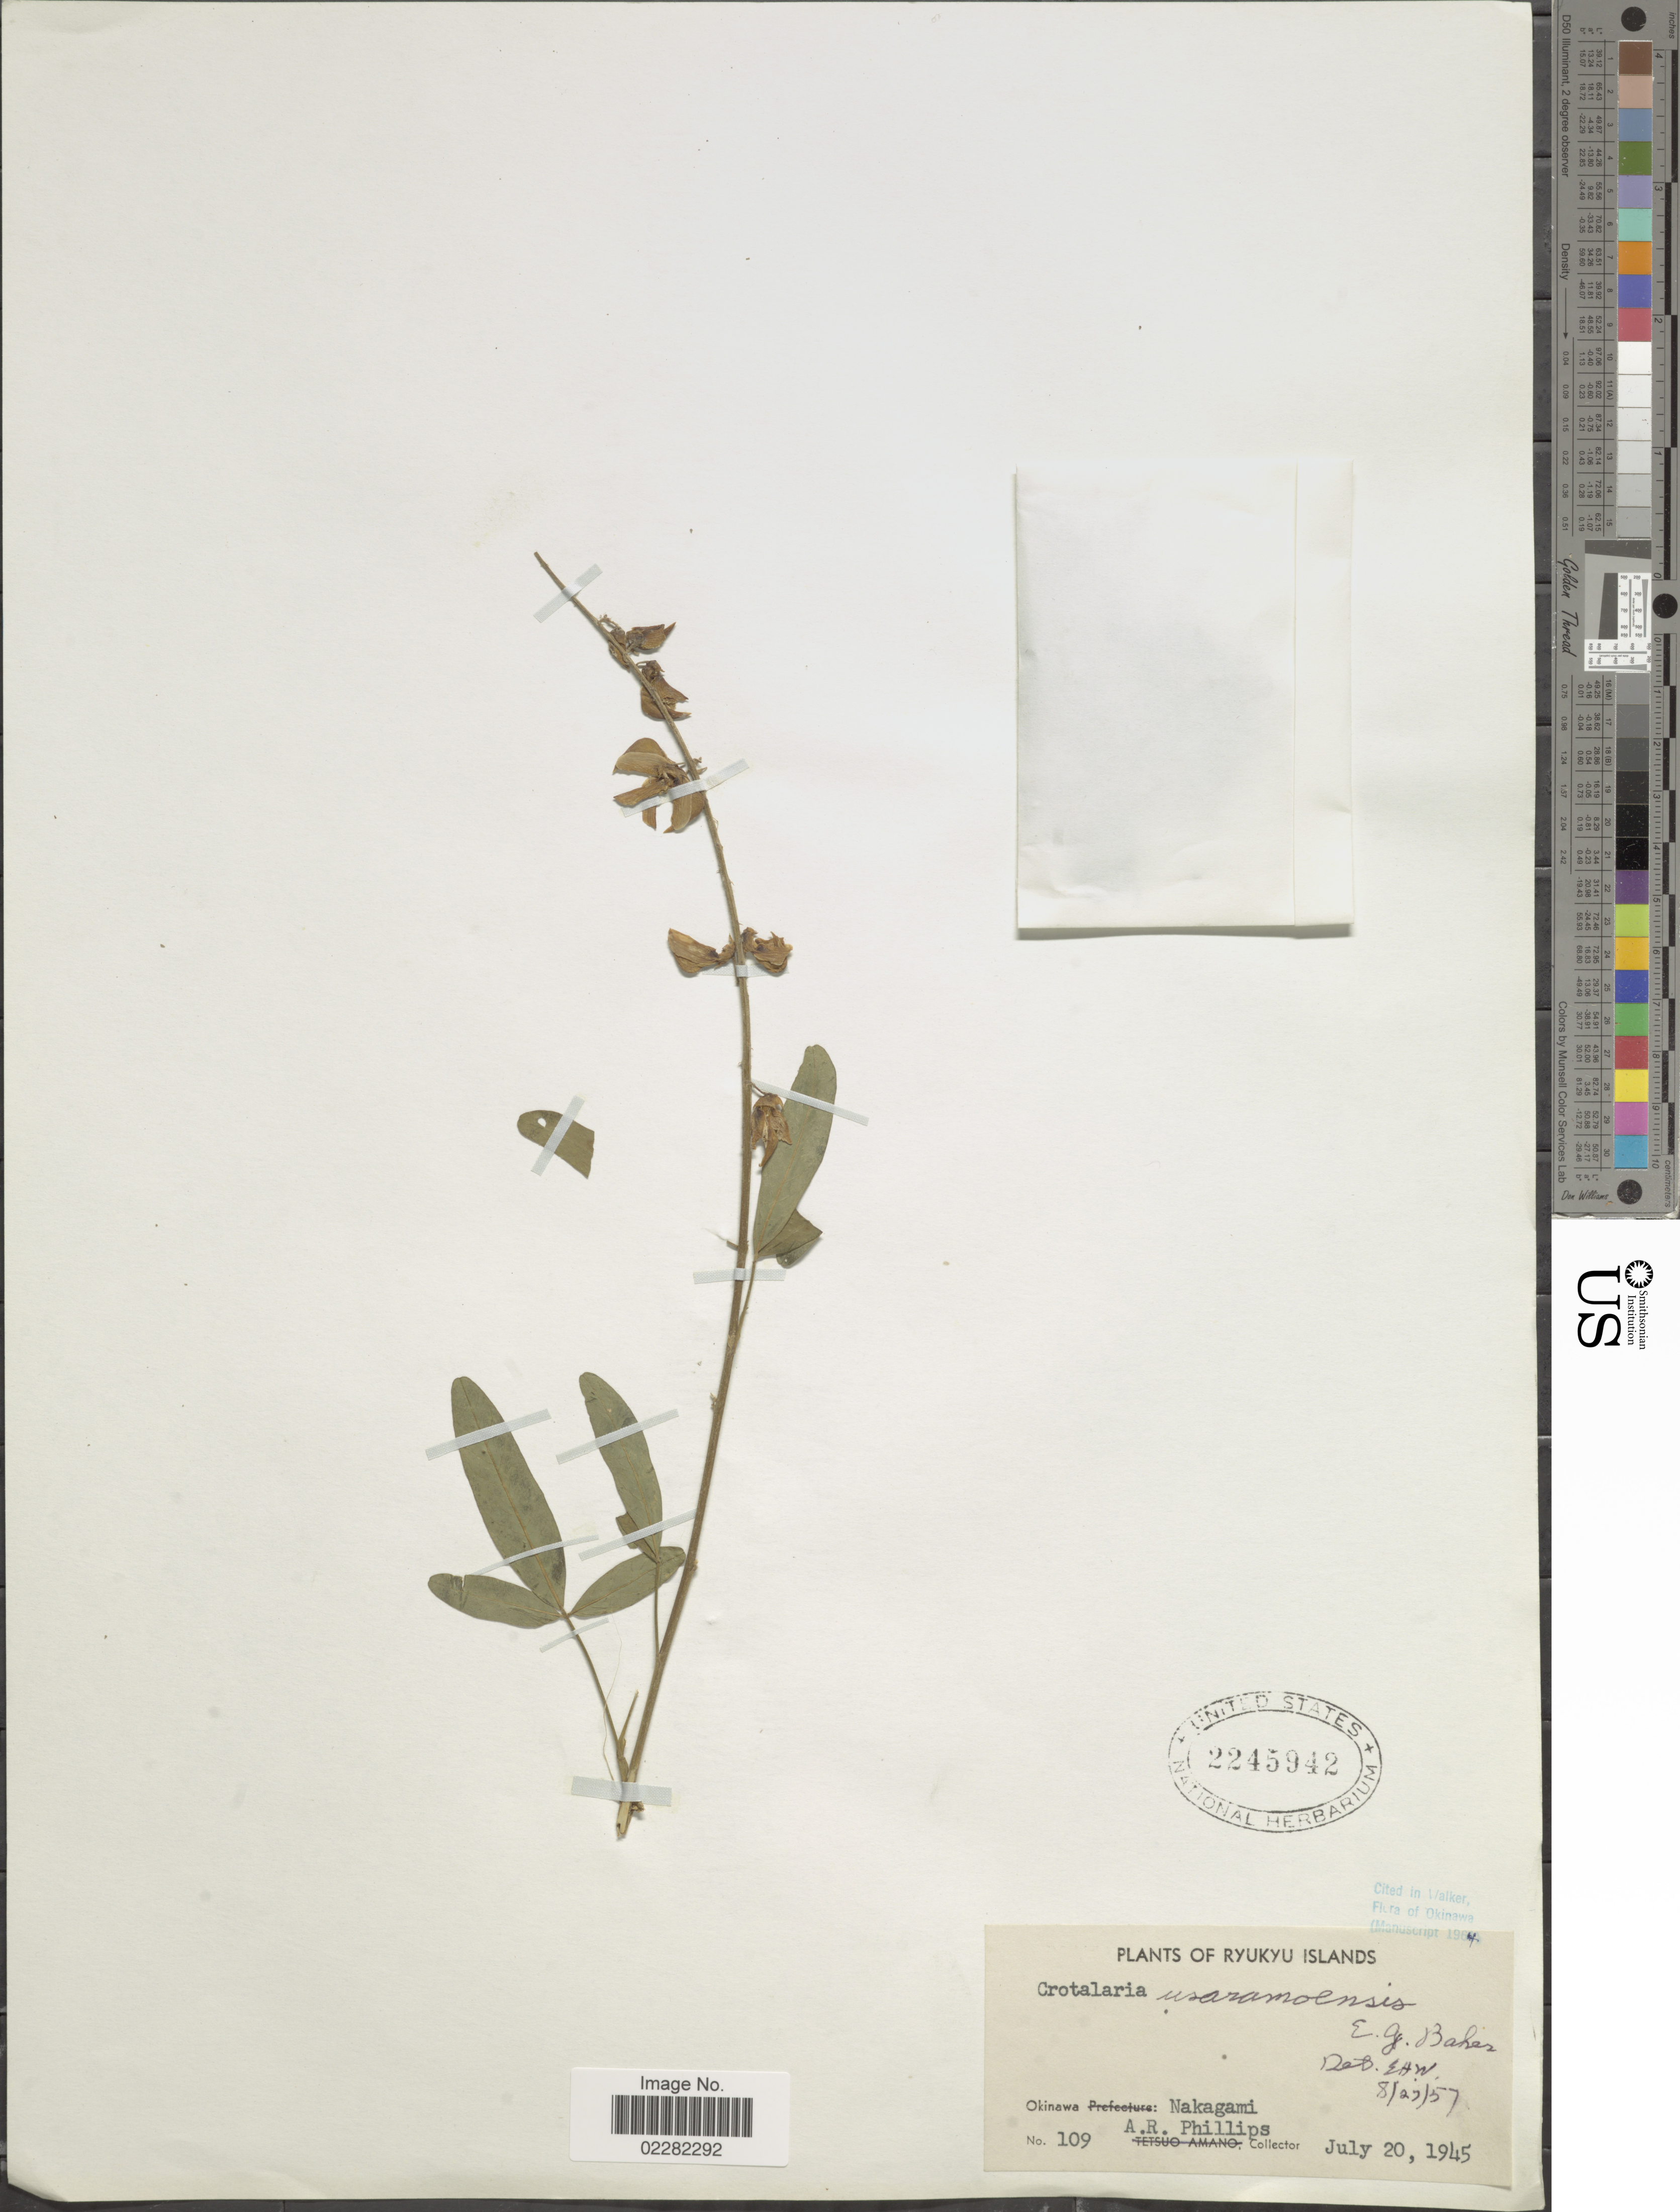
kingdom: Plantae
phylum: Tracheophyta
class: Magnoliopsida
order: Fabales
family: Fabaceae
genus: Crotalaria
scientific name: Crotalaria trichotoma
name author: Bojer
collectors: A. R. Phillips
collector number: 109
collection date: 1945-07-20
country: Japan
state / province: Okinawa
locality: Nakagami, Ryukyu Islands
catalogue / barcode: US 2245942